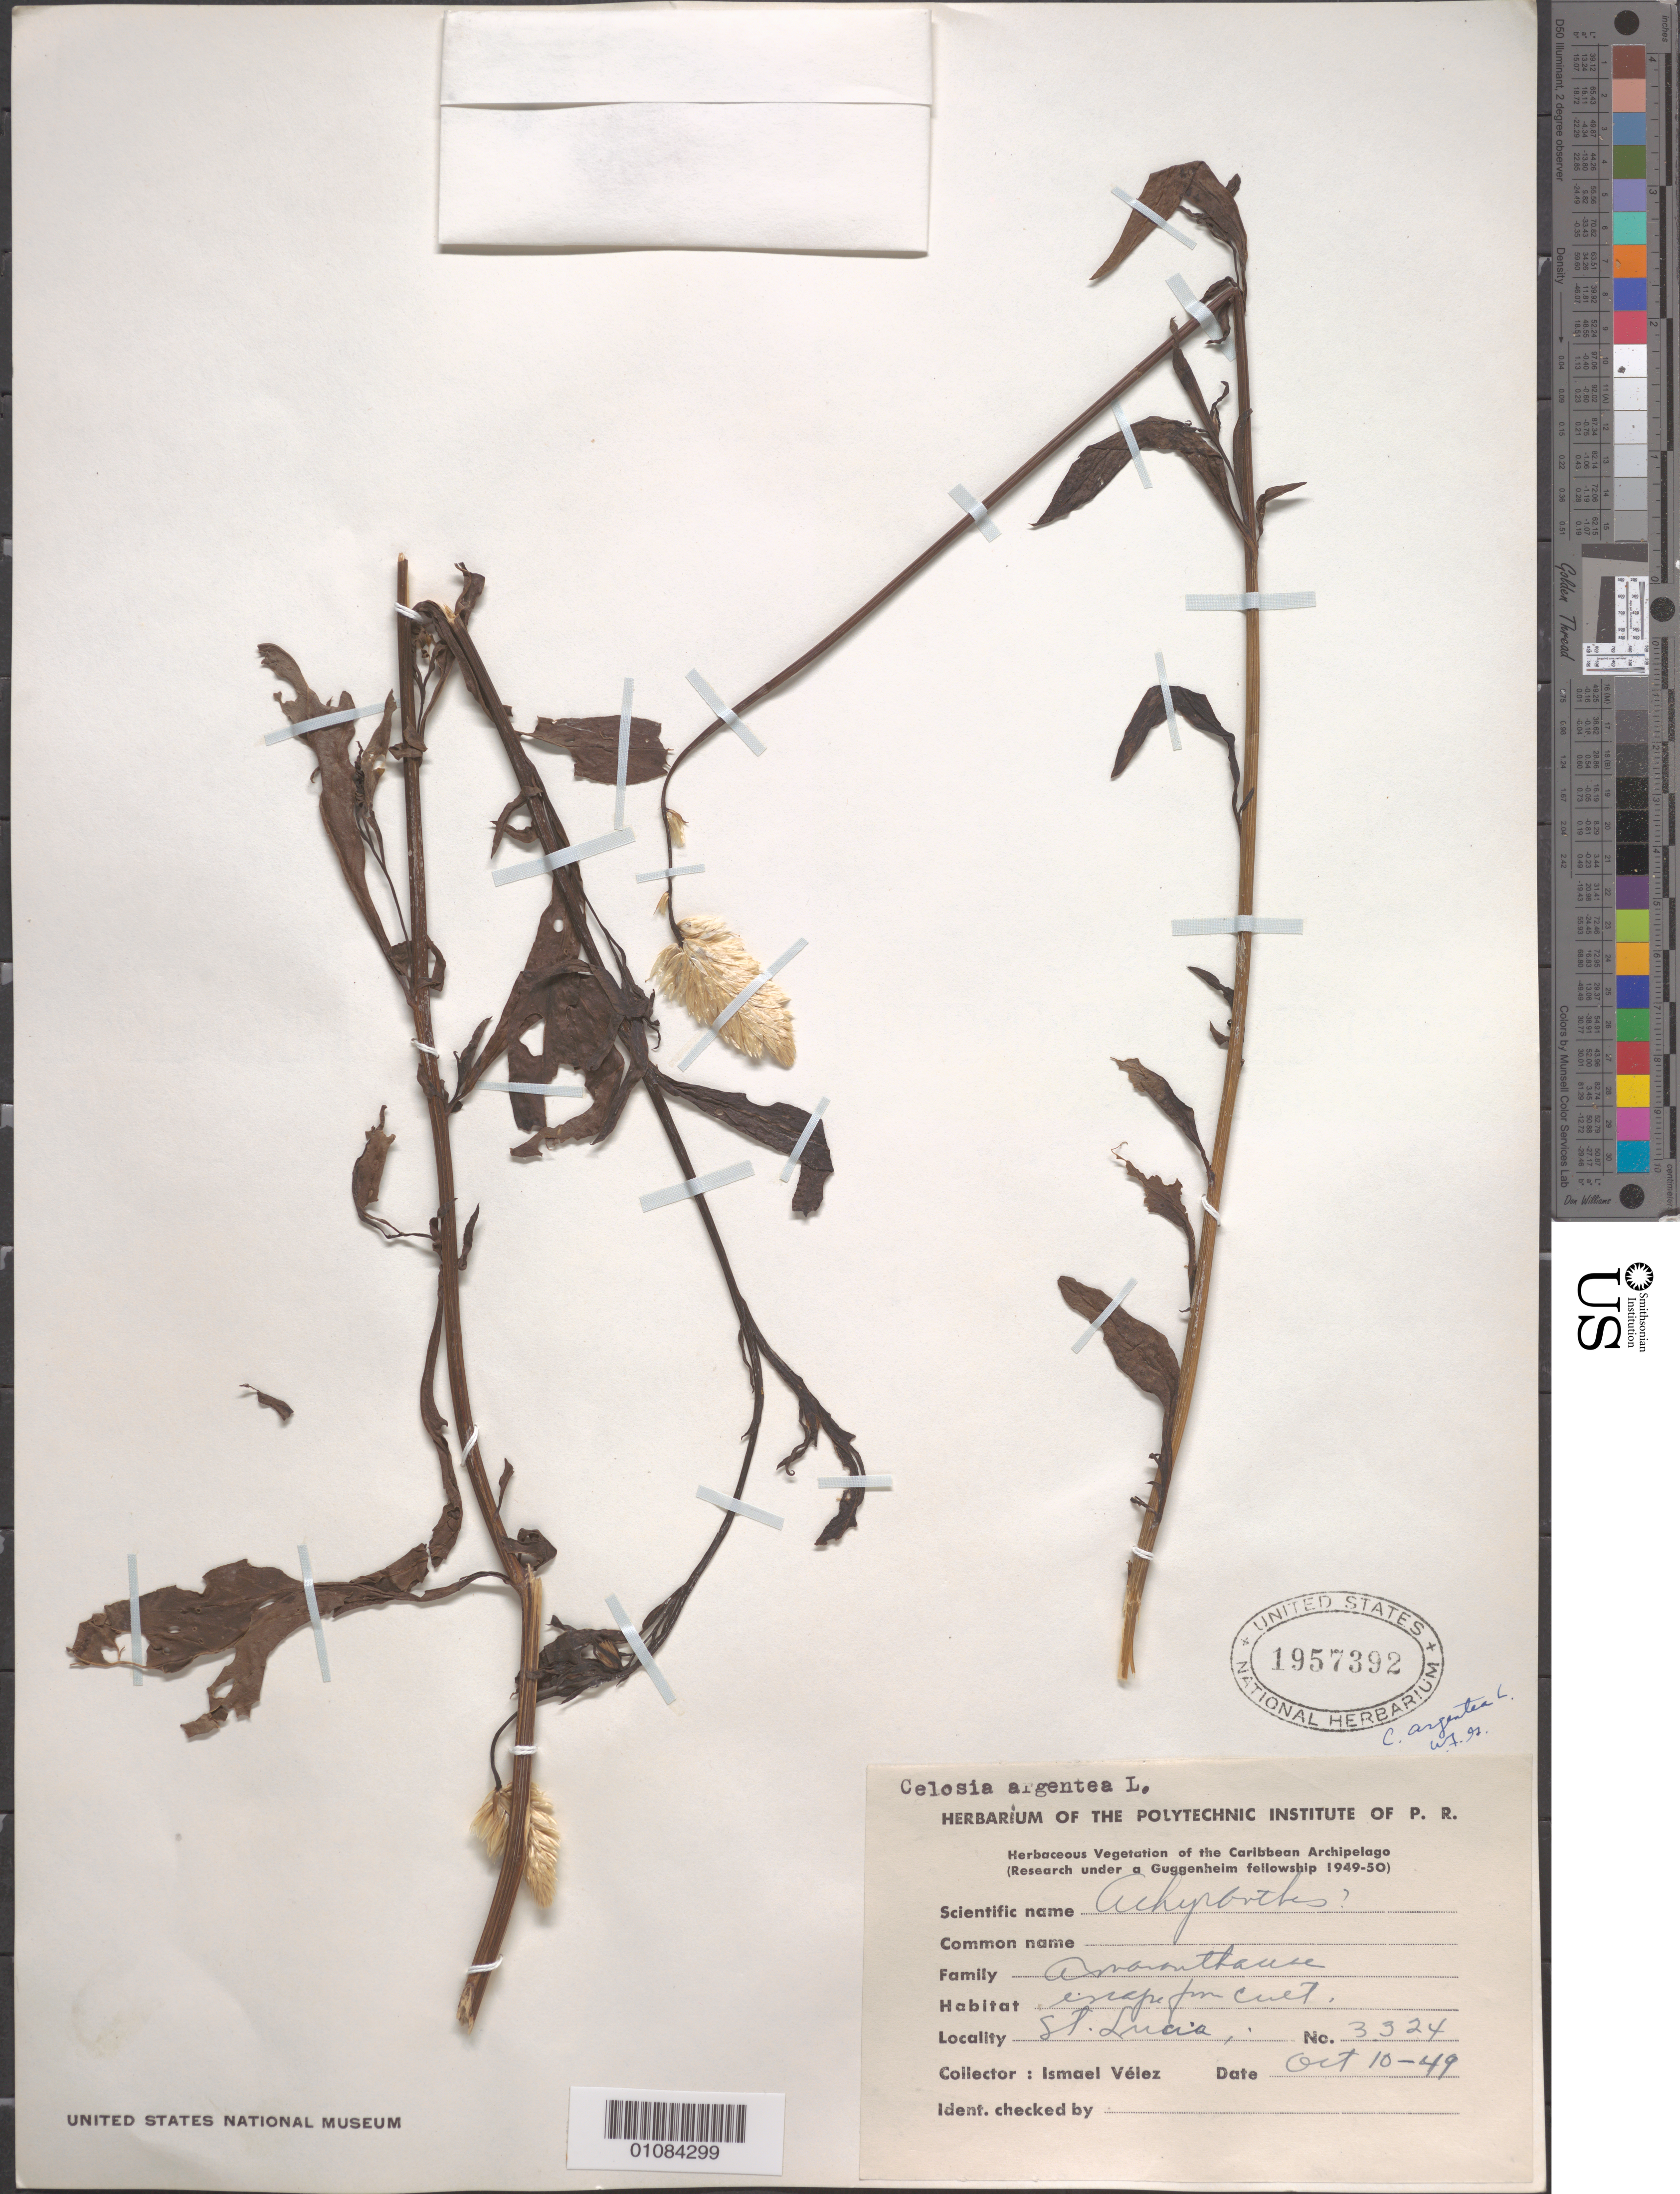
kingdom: Plantae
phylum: Tracheophyta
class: Magnoliopsida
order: Caryophyllales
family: Amaranthaceae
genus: Celosia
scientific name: Celosia argentea var. argentea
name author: L.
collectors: I. Velez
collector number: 3324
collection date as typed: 10 Oct 1949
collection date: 1949-10-10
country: St. Lucia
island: St. Lucia I.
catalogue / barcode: US 1957392